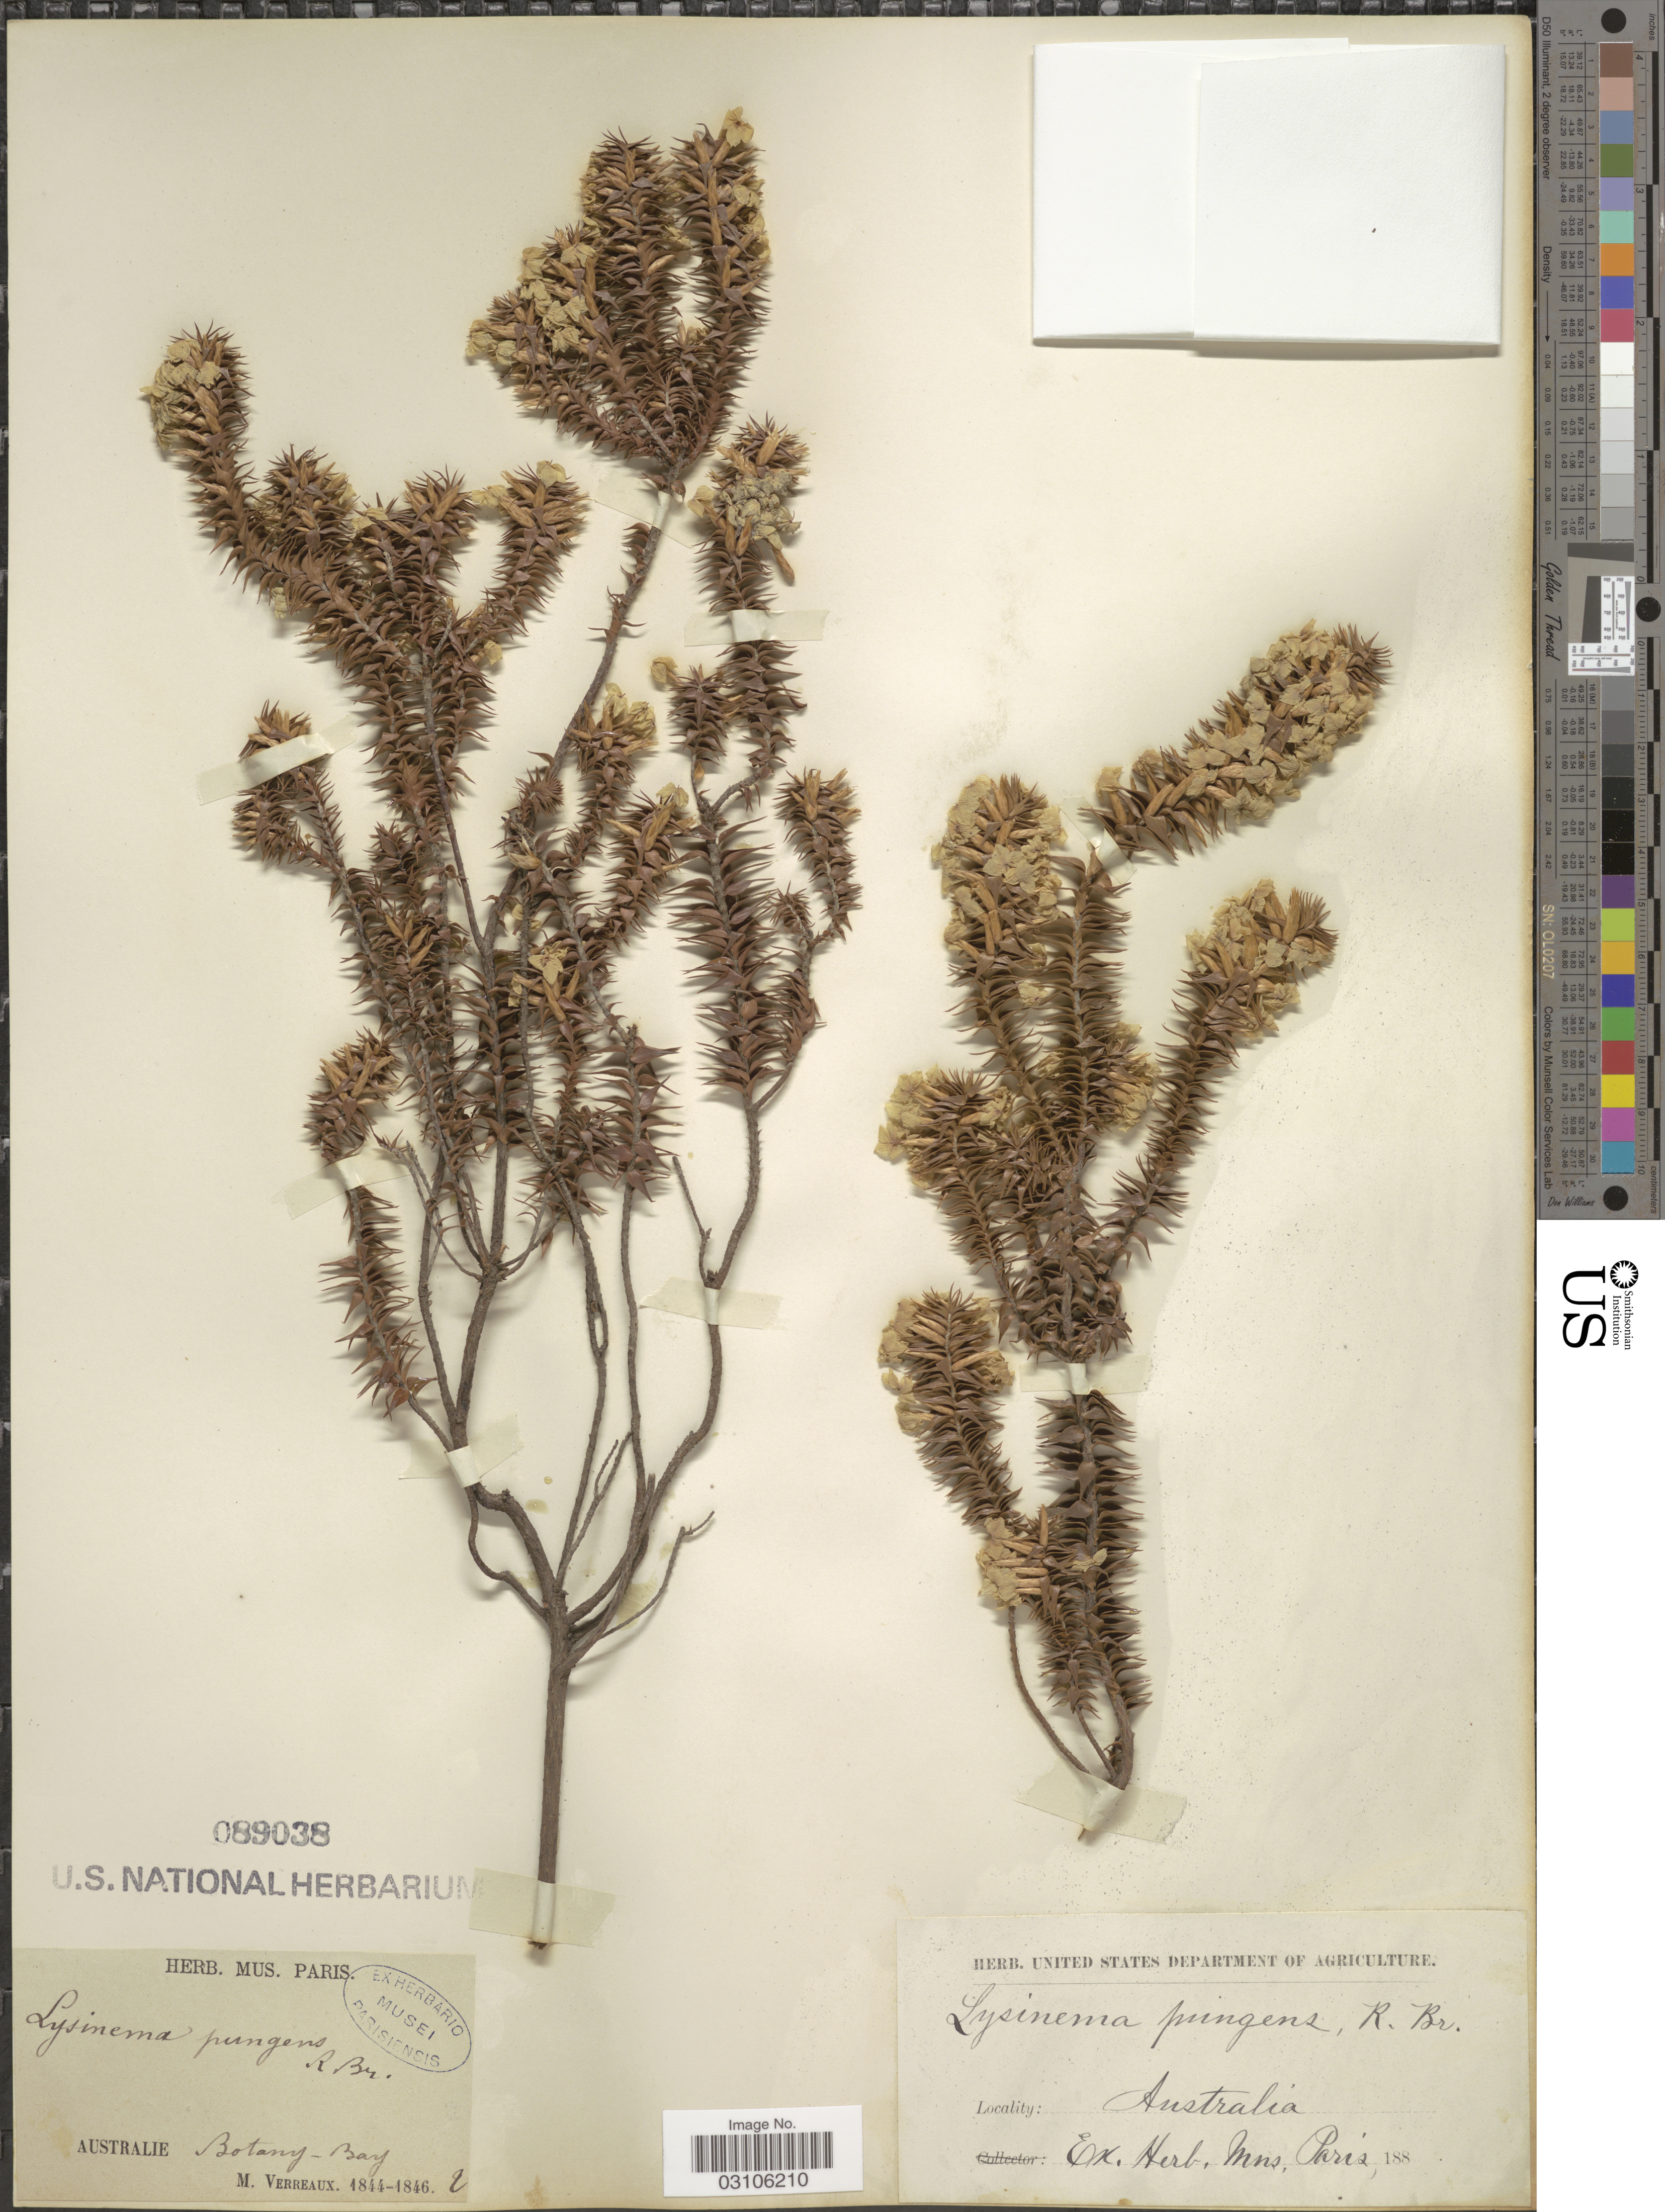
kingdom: Plantae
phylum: Tracheophyta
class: Magnoliopsida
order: Ericales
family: Ericaceae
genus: Woollsia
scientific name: Woollsia pungens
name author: (Cav.) F. Muell.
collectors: M. Verreaux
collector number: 2?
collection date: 1844/1846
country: Australia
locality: Botany-Bay.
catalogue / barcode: US 89038